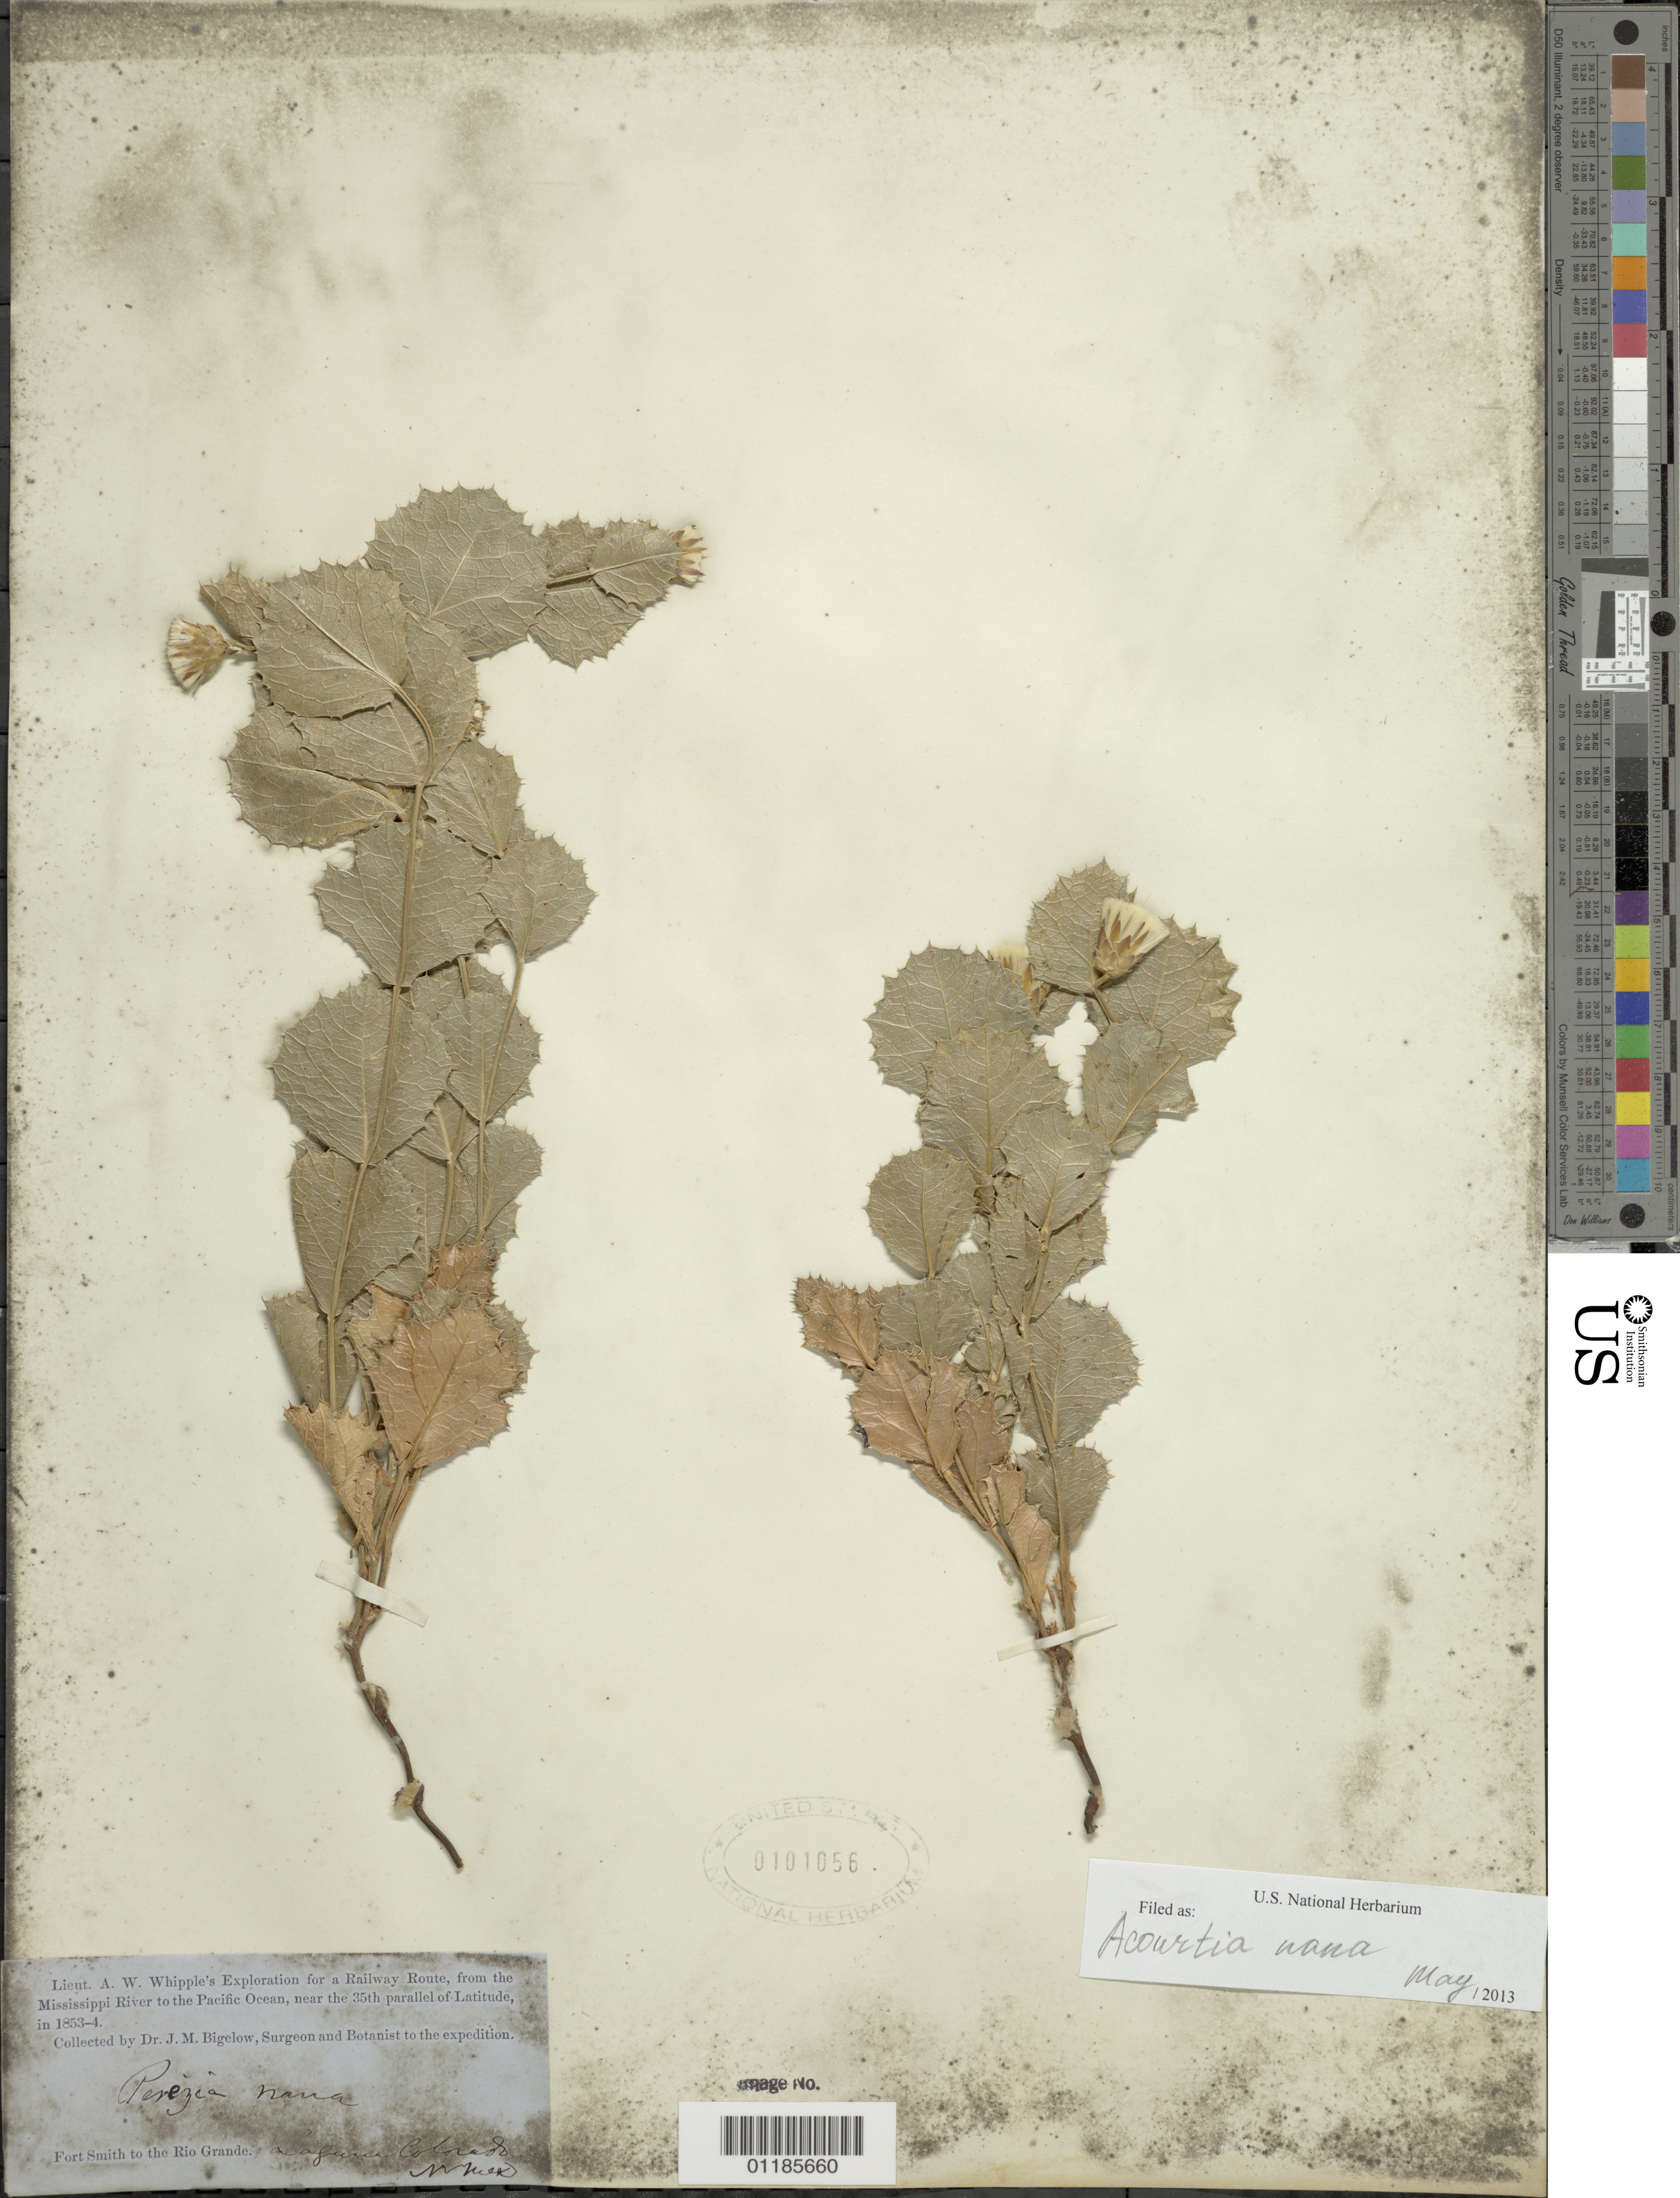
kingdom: Plantae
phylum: Tracheophyta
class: Magnoliopsida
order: Asterales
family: Asteraceae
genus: Acourtia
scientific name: Acourtia nana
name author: (A. Gray) Reveal & R.M. King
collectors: J. M. Bigelow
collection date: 1853/1854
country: United States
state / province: New Mexico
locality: Fort Smith to the Rio Grande, Laguna Colorado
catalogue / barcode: US 101056